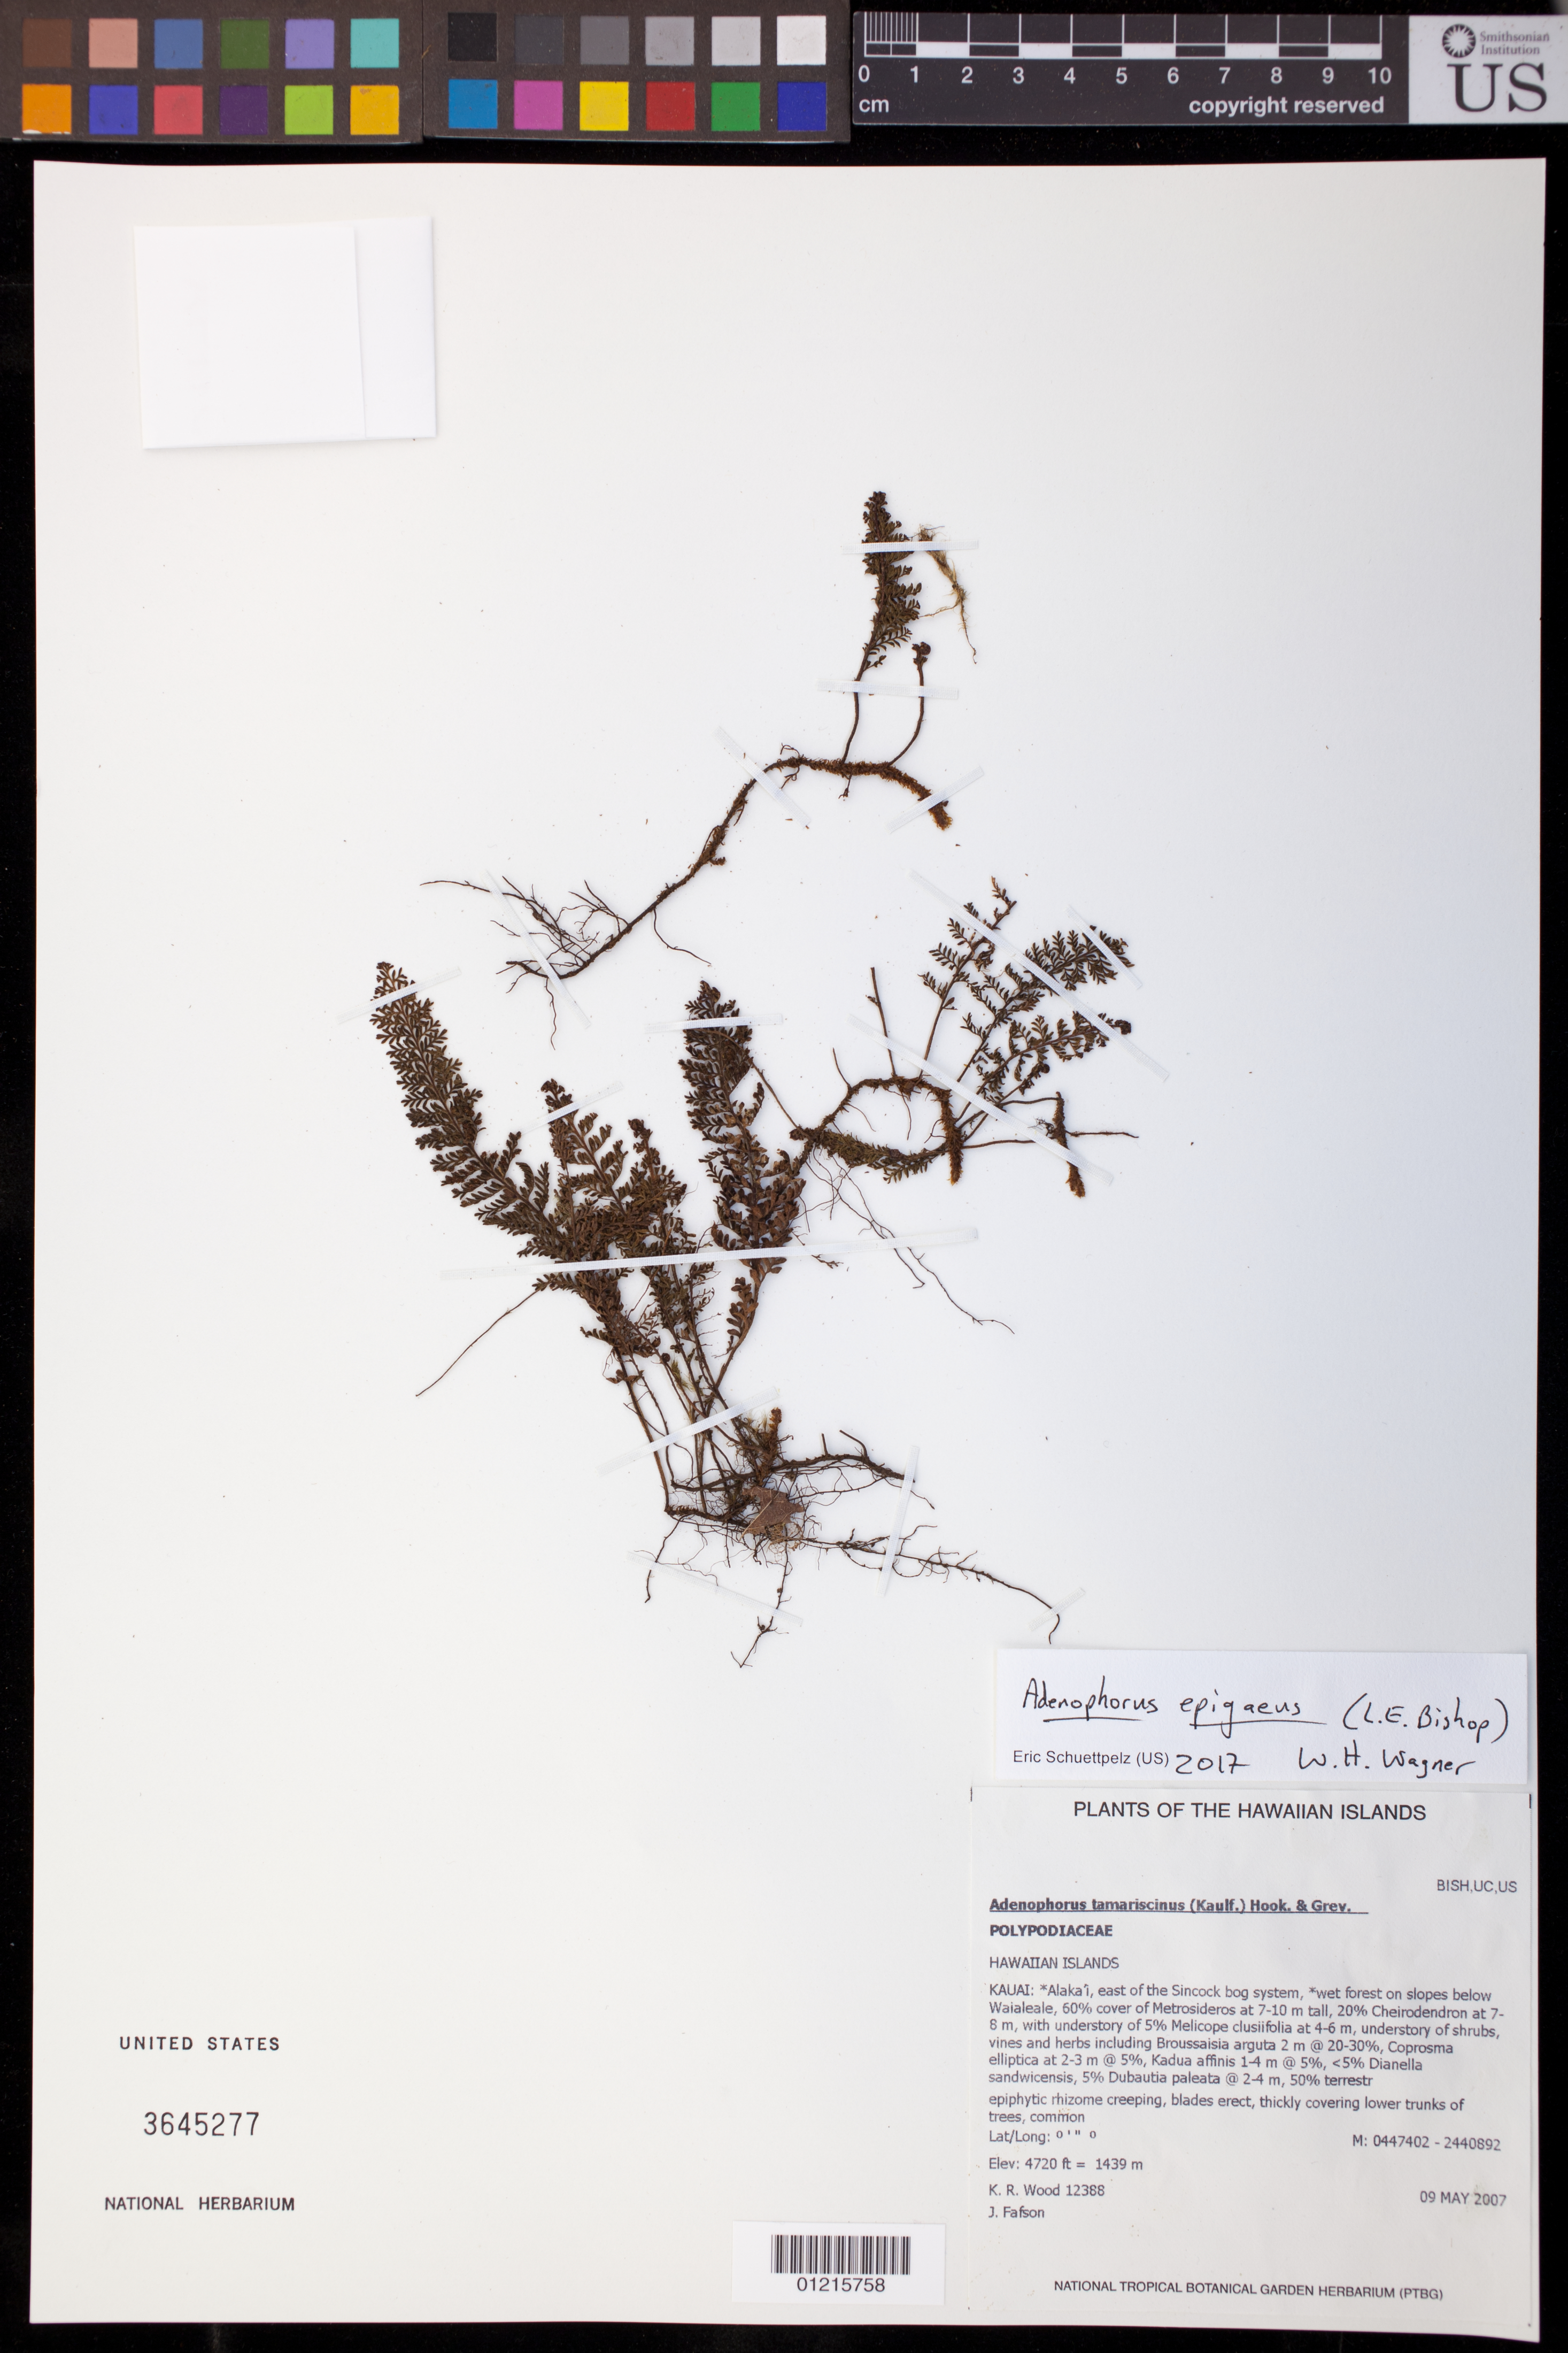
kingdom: Plantae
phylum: Tracheophyta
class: Polypodiopsida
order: Polypodiales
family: Polypodiaceae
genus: Adenophorus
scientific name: Adenophorus epigaeus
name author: (L.E. Bishop) W.H. Wagner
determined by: Schuettpelz, E., (US), Smithsonian Institution - National Museum of Natural History (UNITED STATES)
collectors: K. R. Wood & J. Fafson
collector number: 12388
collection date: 2007-05-09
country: United States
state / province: Hawaii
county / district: Kaui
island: Kaua'i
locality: Alakae, east of the Sincock bog system, slopes below Waialeale.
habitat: Wet forest.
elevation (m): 1439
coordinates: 0447402, 2440892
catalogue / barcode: US 3645277